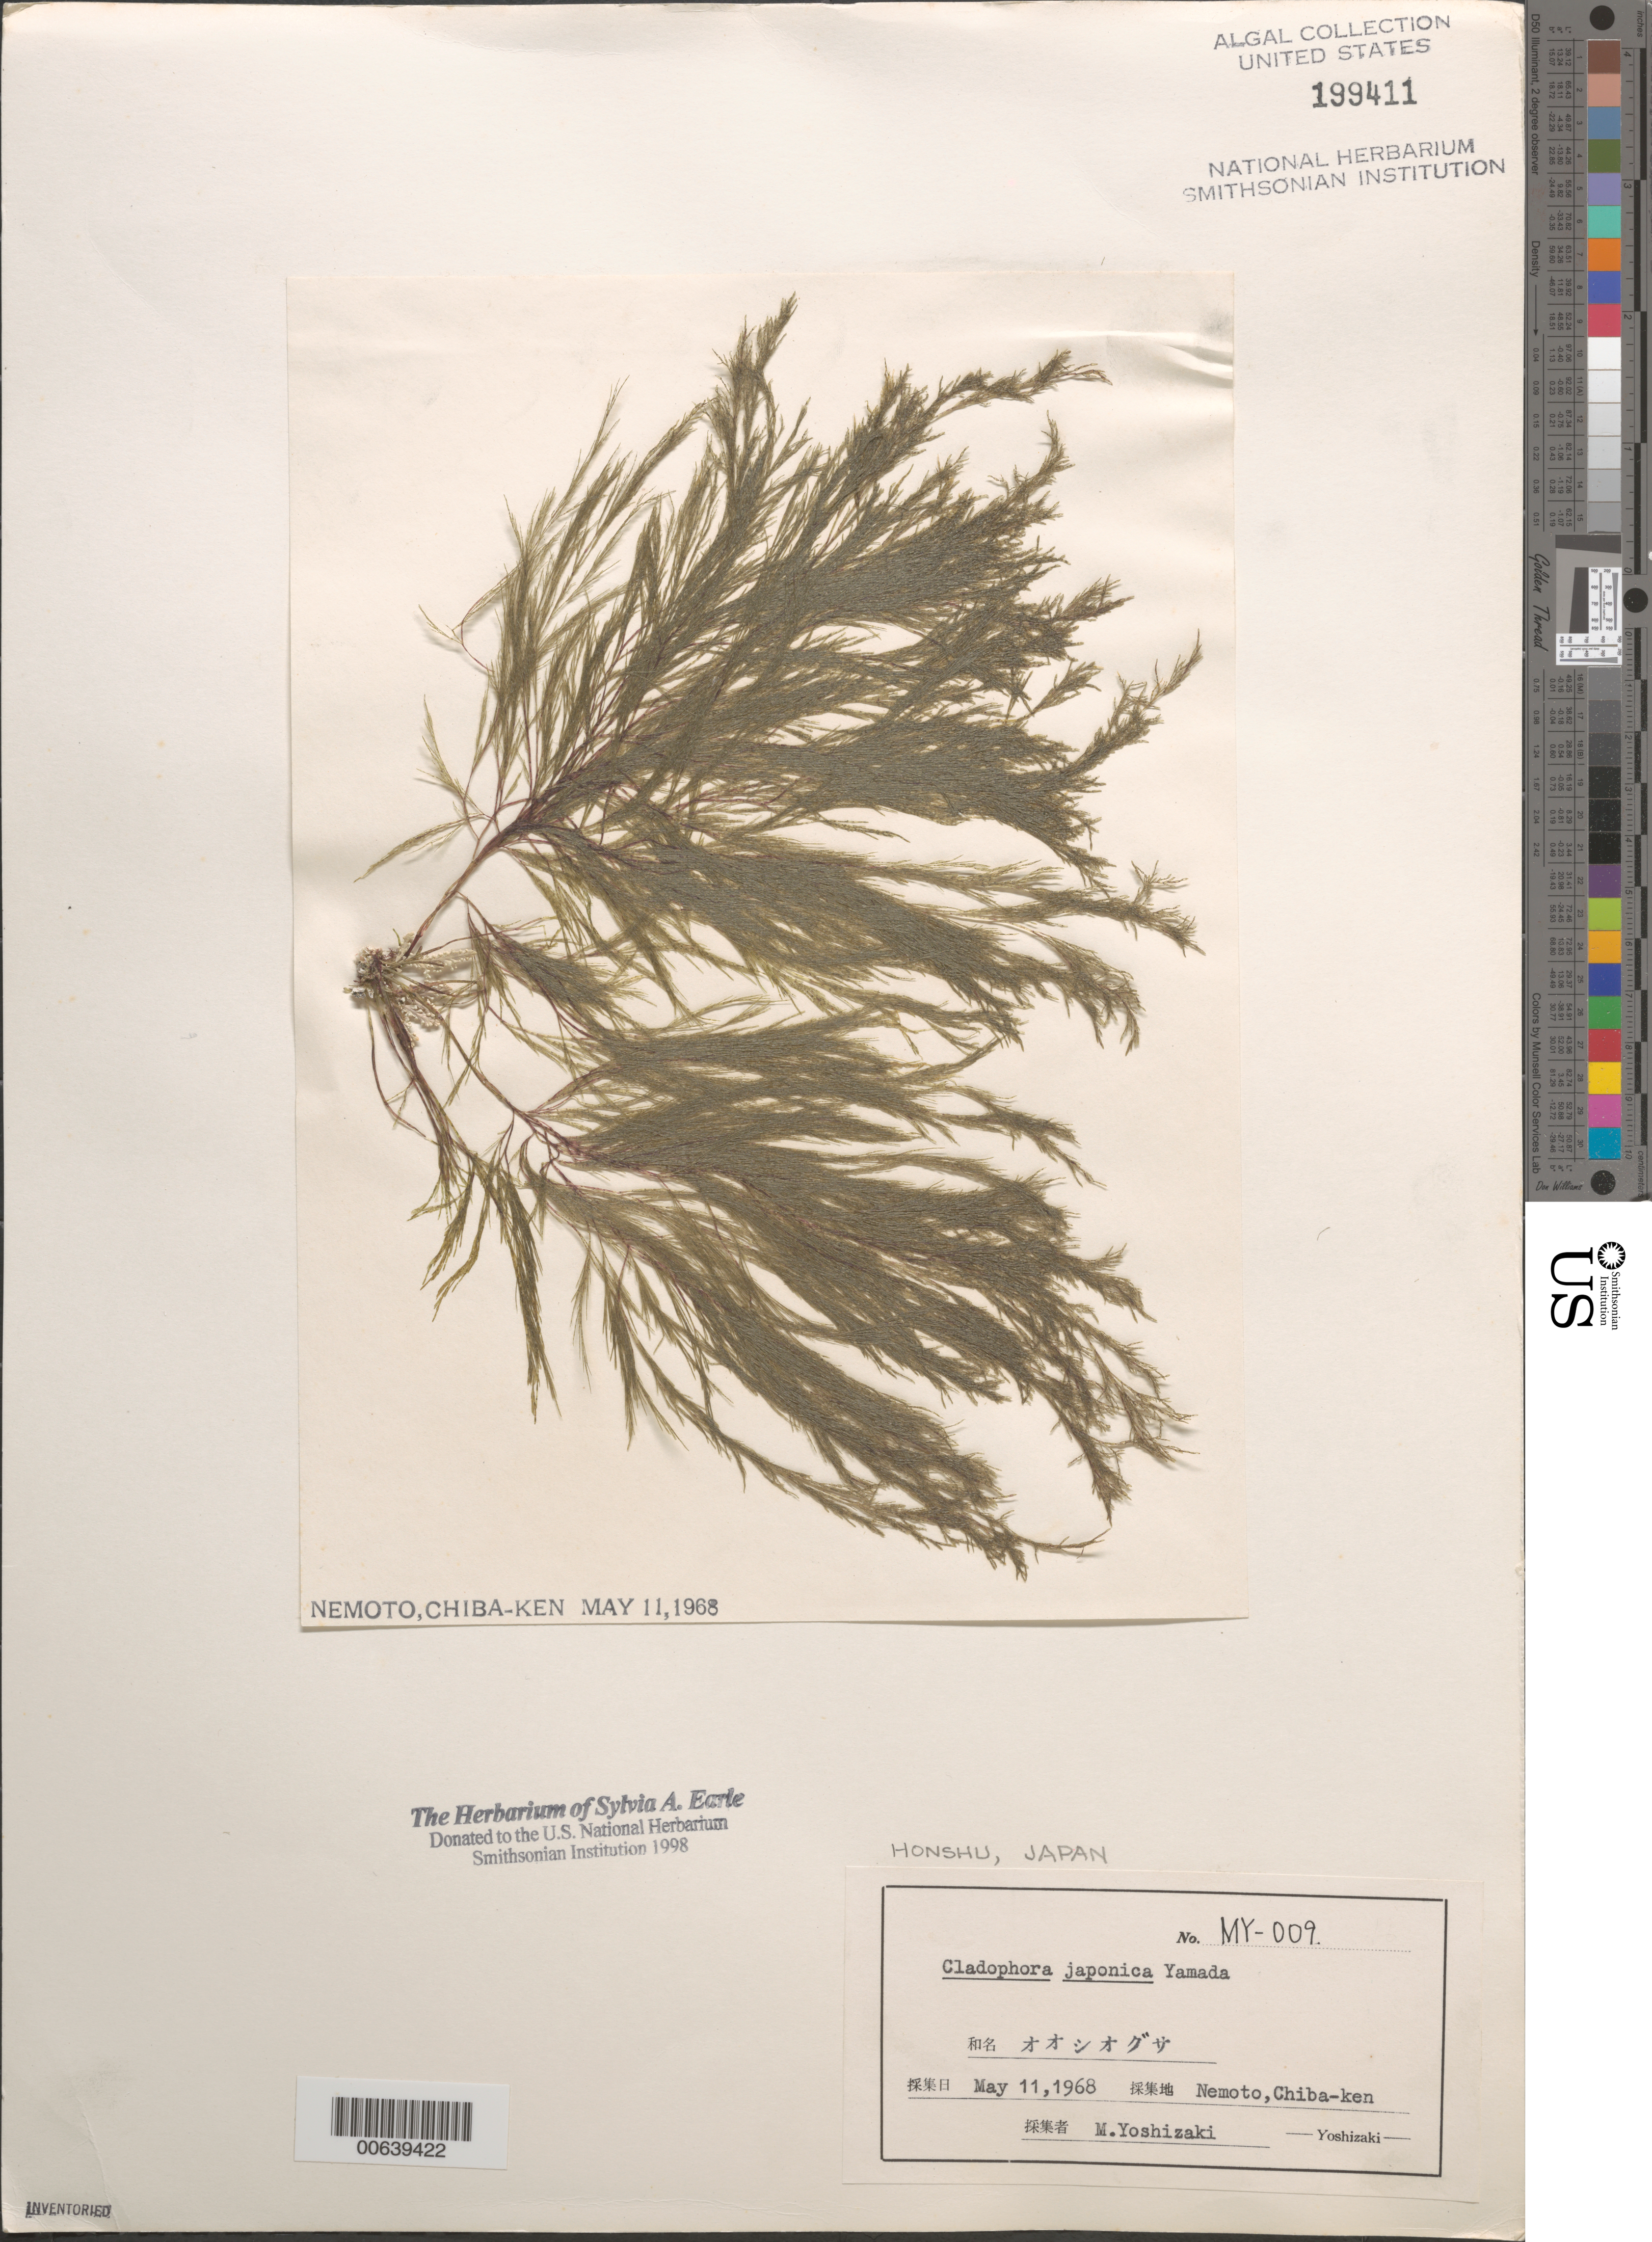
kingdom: Plantae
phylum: Chlorophyta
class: Ulvophyceae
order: Cladophorales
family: Cladophoraceae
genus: Lychaete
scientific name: Lychaete japonica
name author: (Yamada) M.J. Wynne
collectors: M. Yoshizaki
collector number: My-009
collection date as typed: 11 May 1968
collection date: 1968-05-11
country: Japan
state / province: Tiba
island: Honshu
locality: Nemoto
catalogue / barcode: US 199411